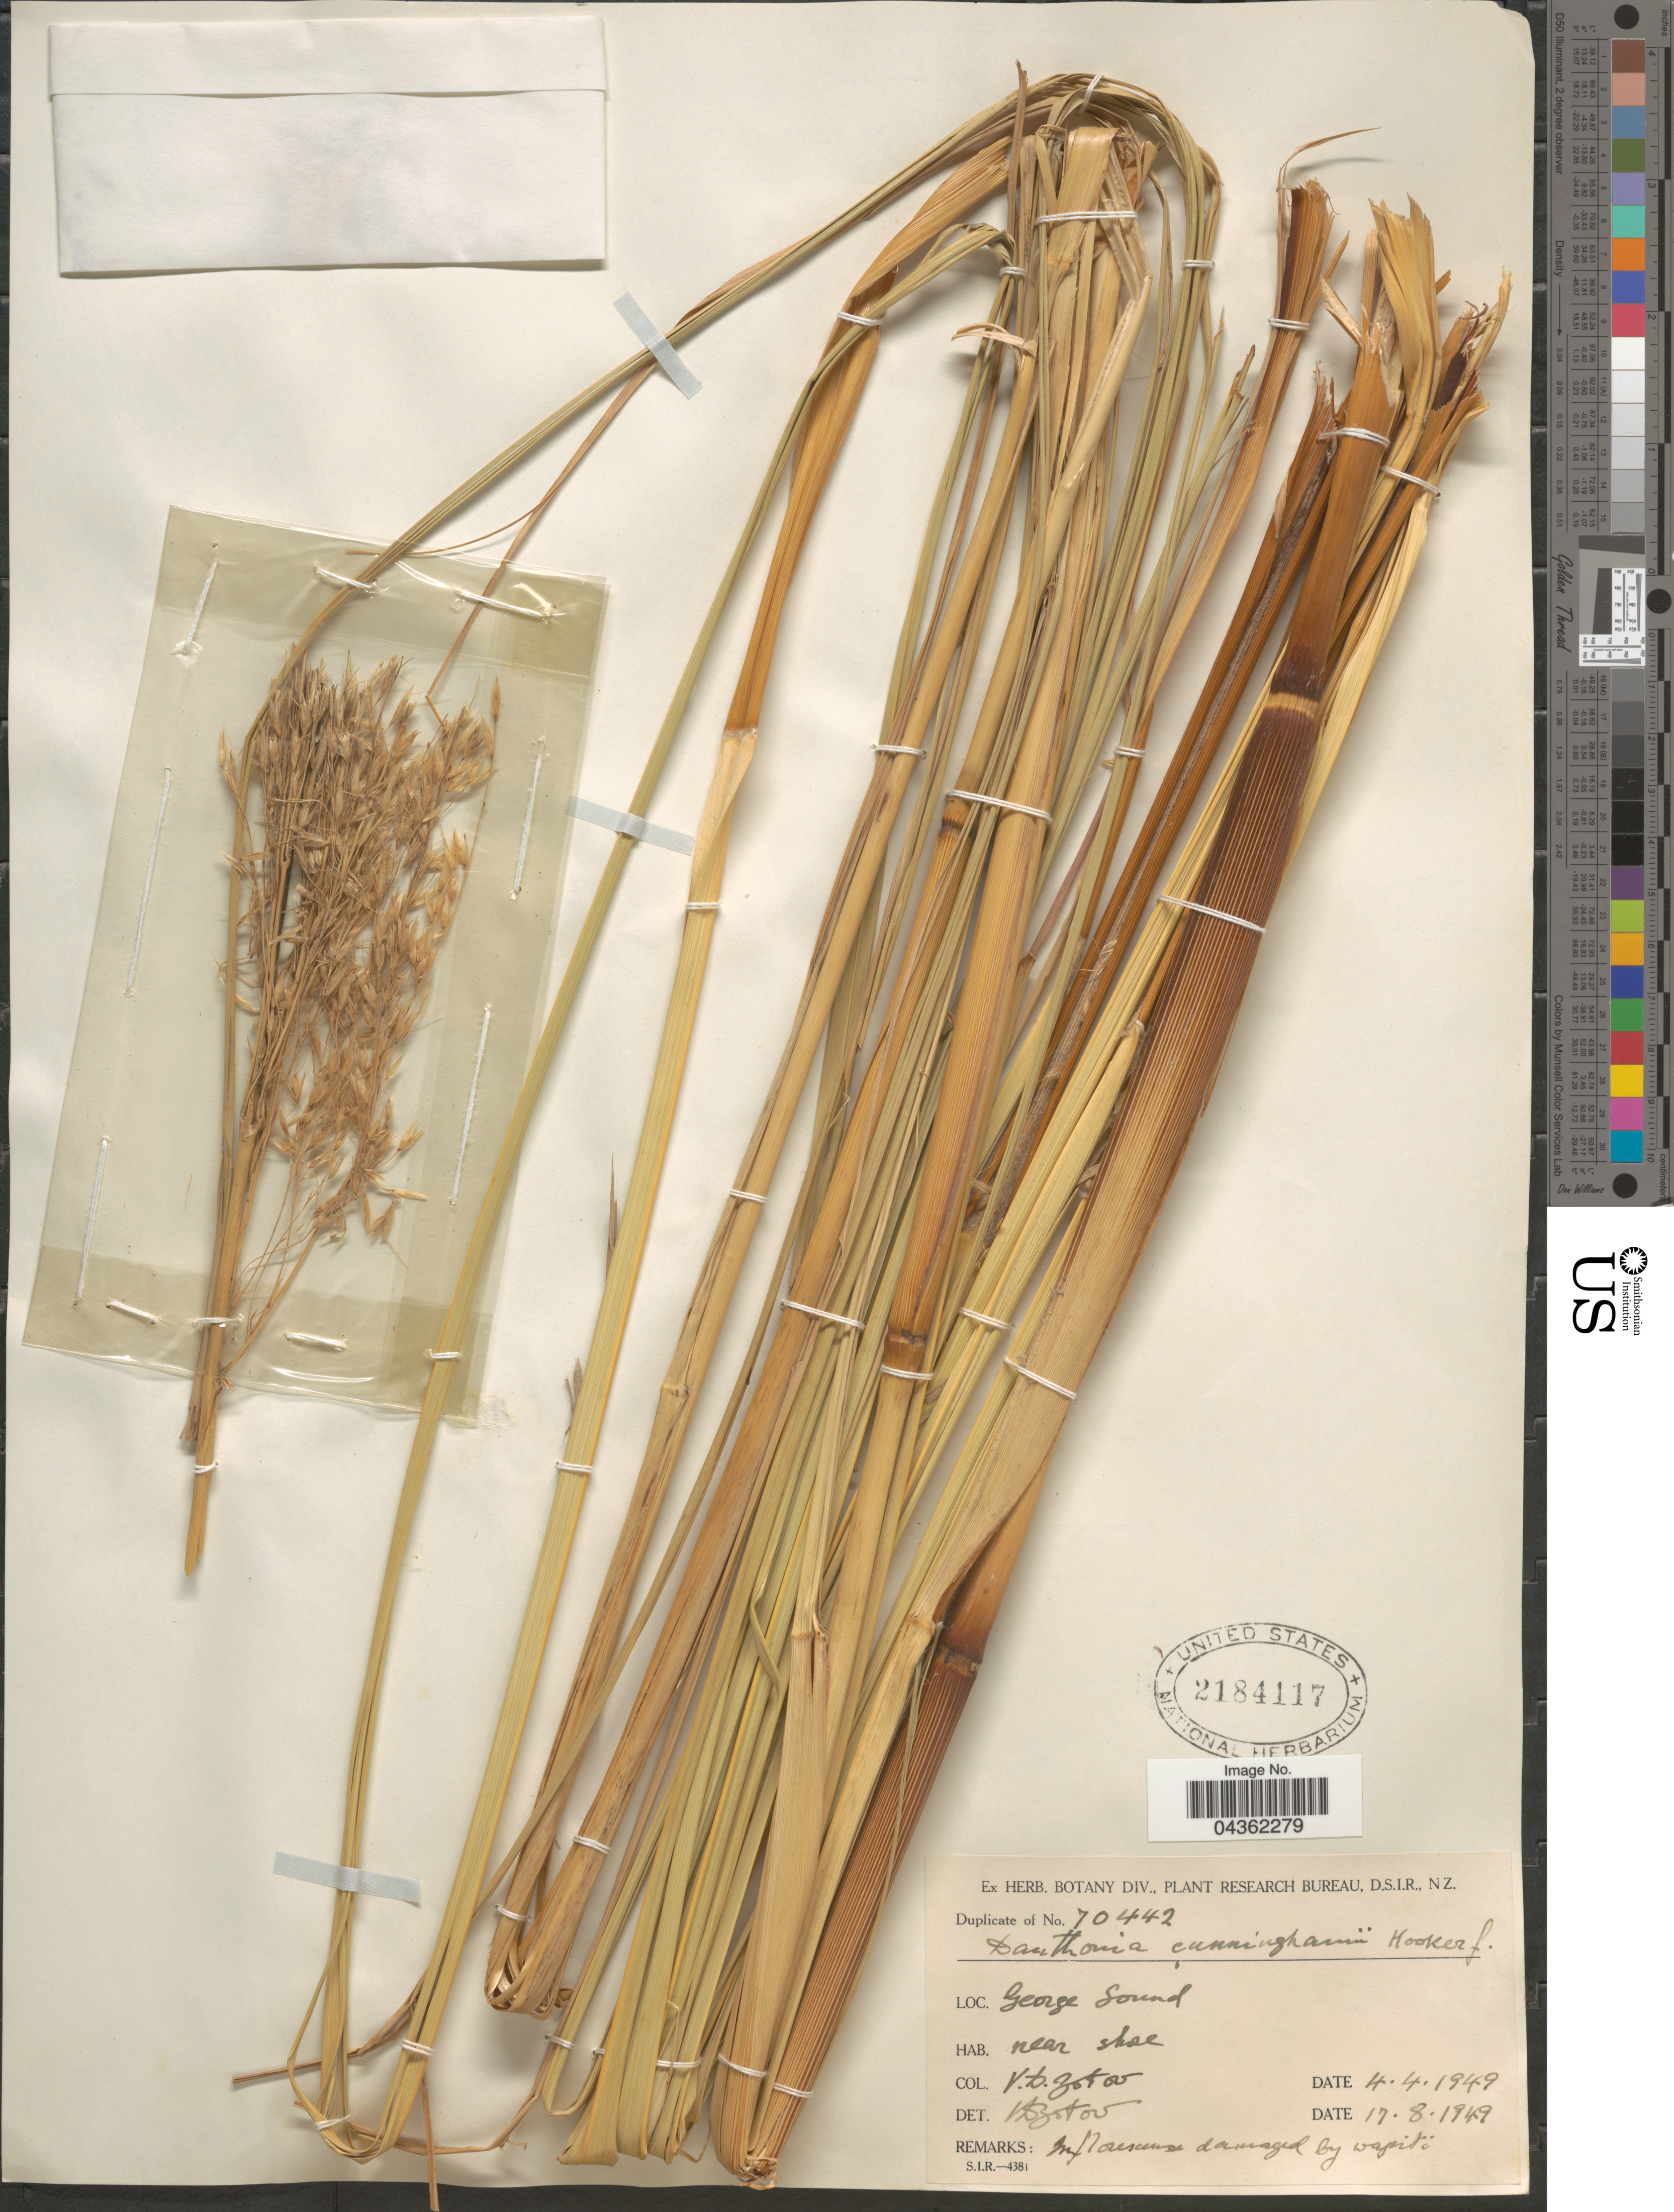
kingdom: Plantae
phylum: Tracheophyta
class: Liliopsida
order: Poales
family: Poaceae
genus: Chionochloa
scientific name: Chionochloa conspicua subsp. cunninghamii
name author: (Hook. f.) Zotov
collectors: V. Zotov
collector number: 70442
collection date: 1949-04-04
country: New Zealand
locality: George Sound. Near shore.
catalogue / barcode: US 2184117